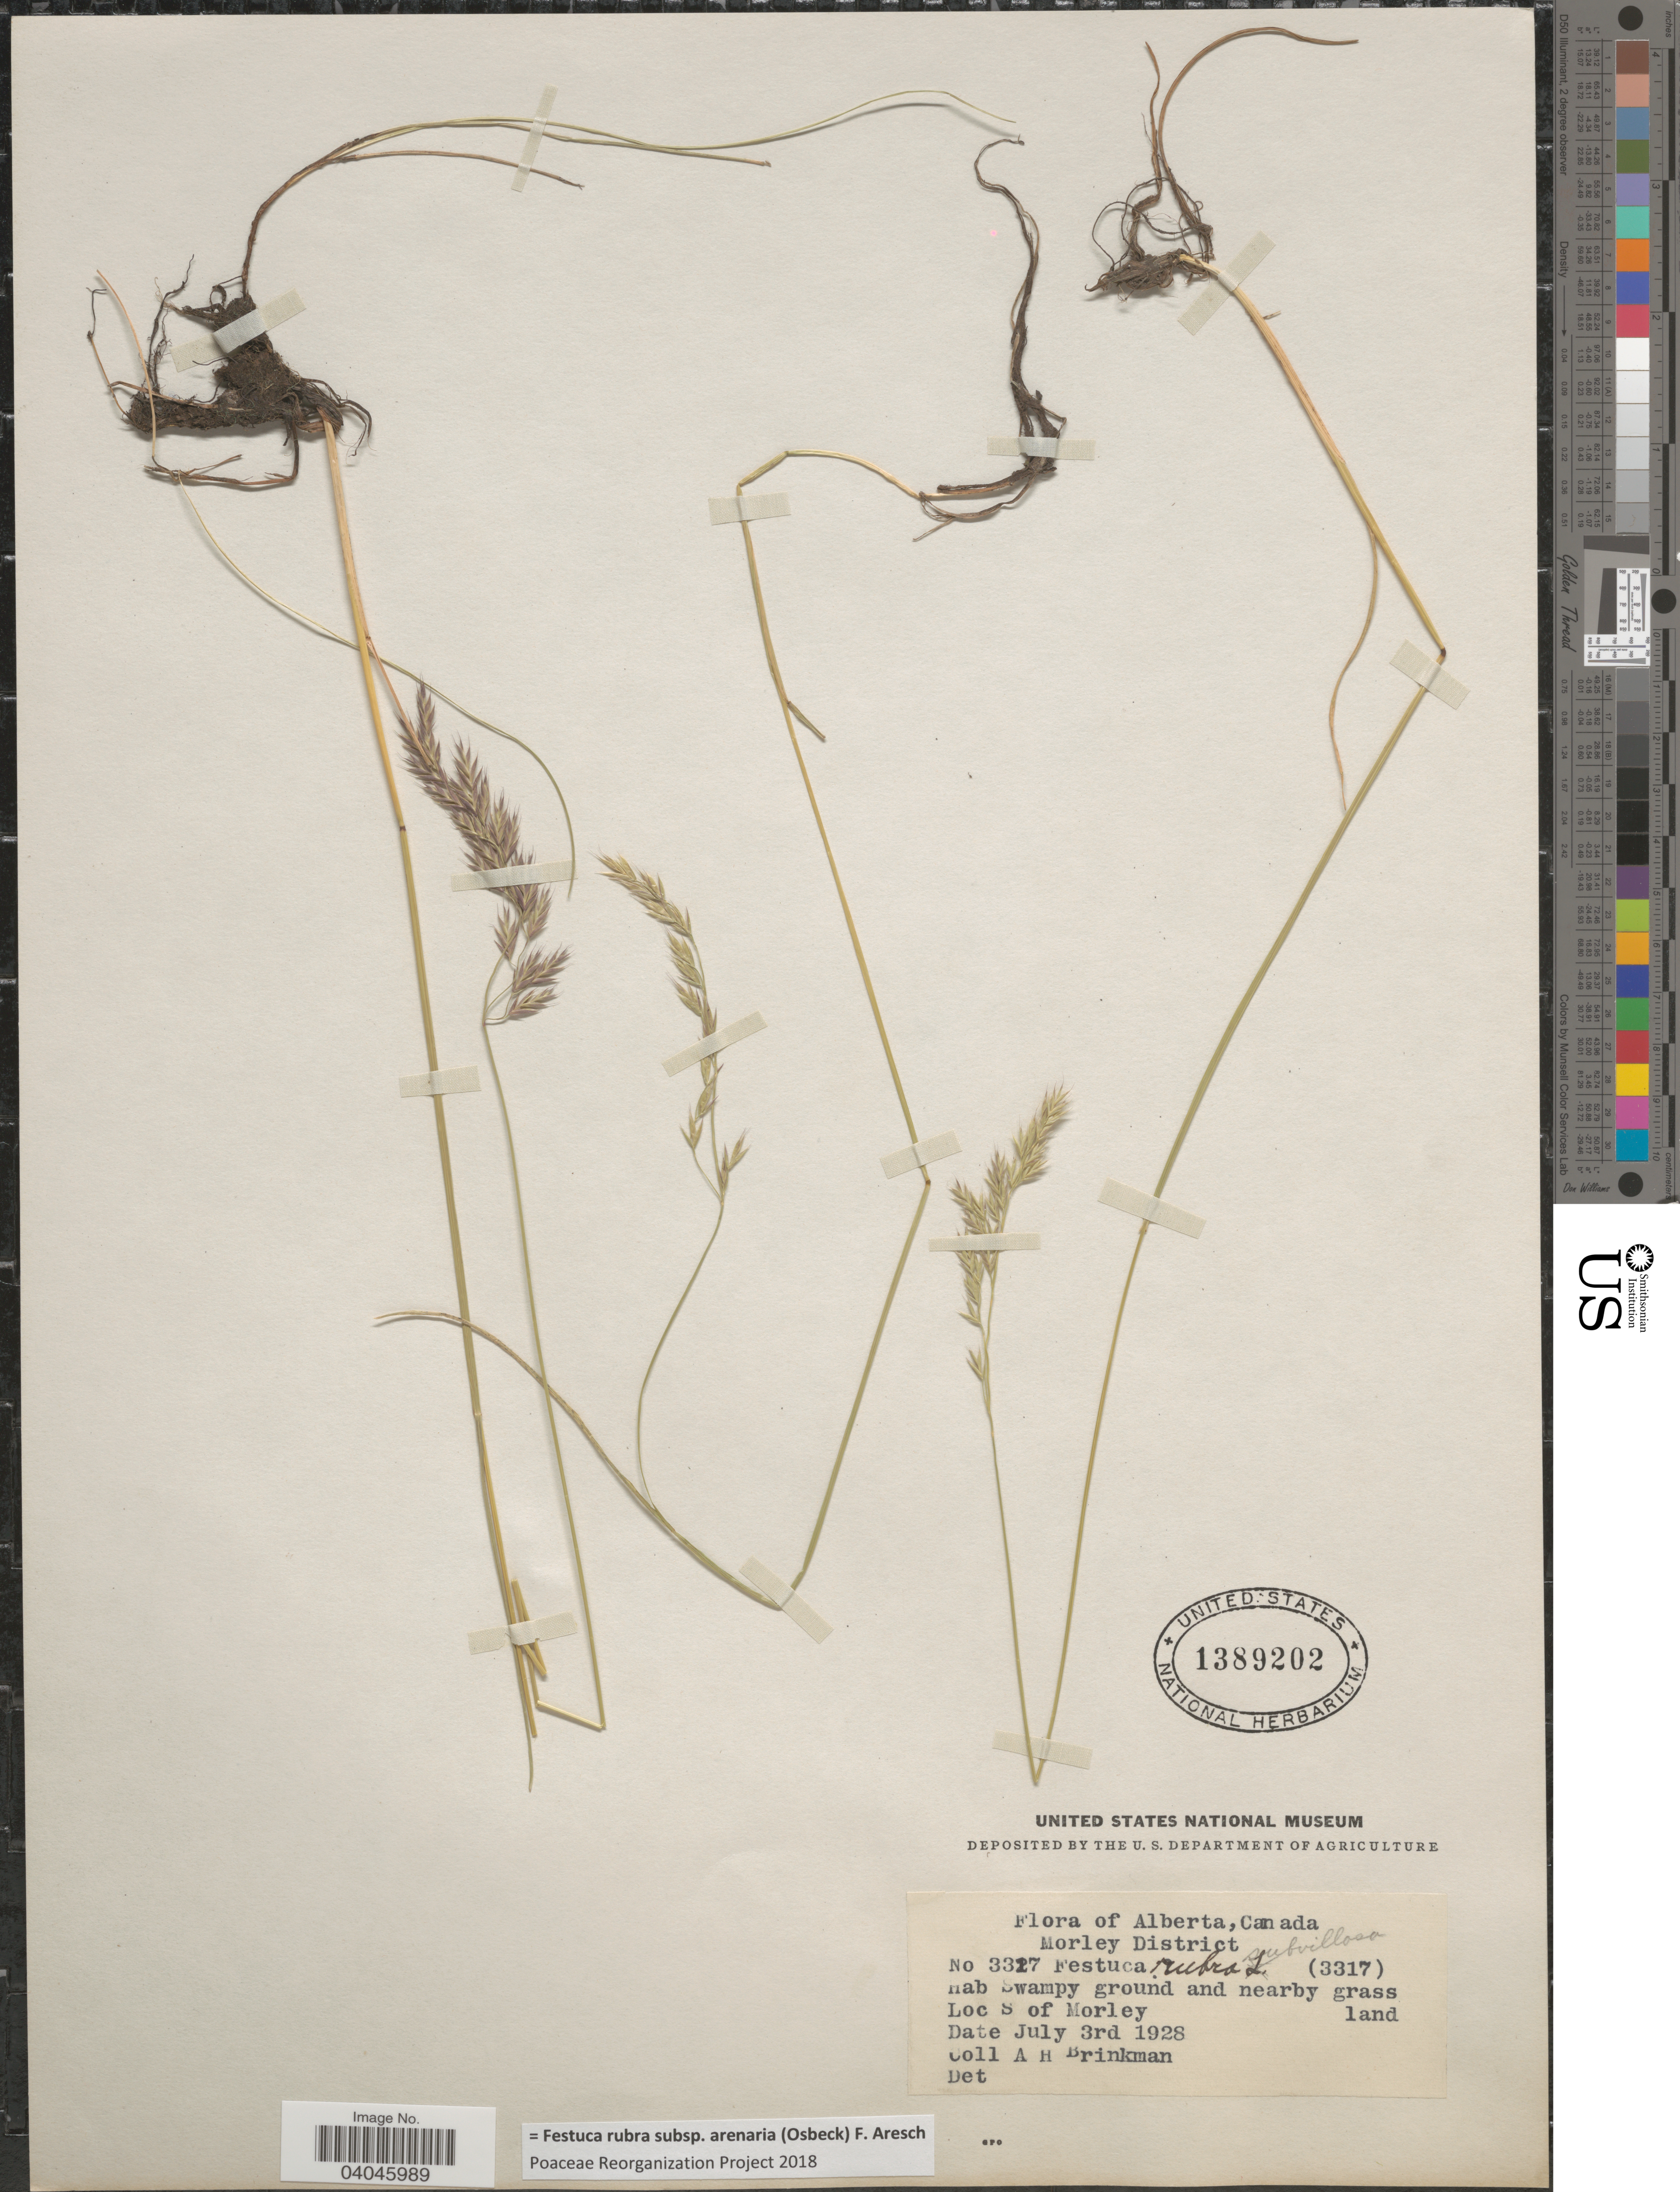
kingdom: Plantae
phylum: Tracheophyta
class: Liliopsida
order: Poales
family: Poaceae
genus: Festuca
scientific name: Festuca rubra subsp. arenaria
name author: (Osbeck) F. Aresch.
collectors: A. Brinkman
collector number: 3317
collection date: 1928-07-03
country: Canada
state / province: Alberta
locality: Morley District. Swampy ground and nearby grassland. S of Morley.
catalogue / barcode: US 1389202